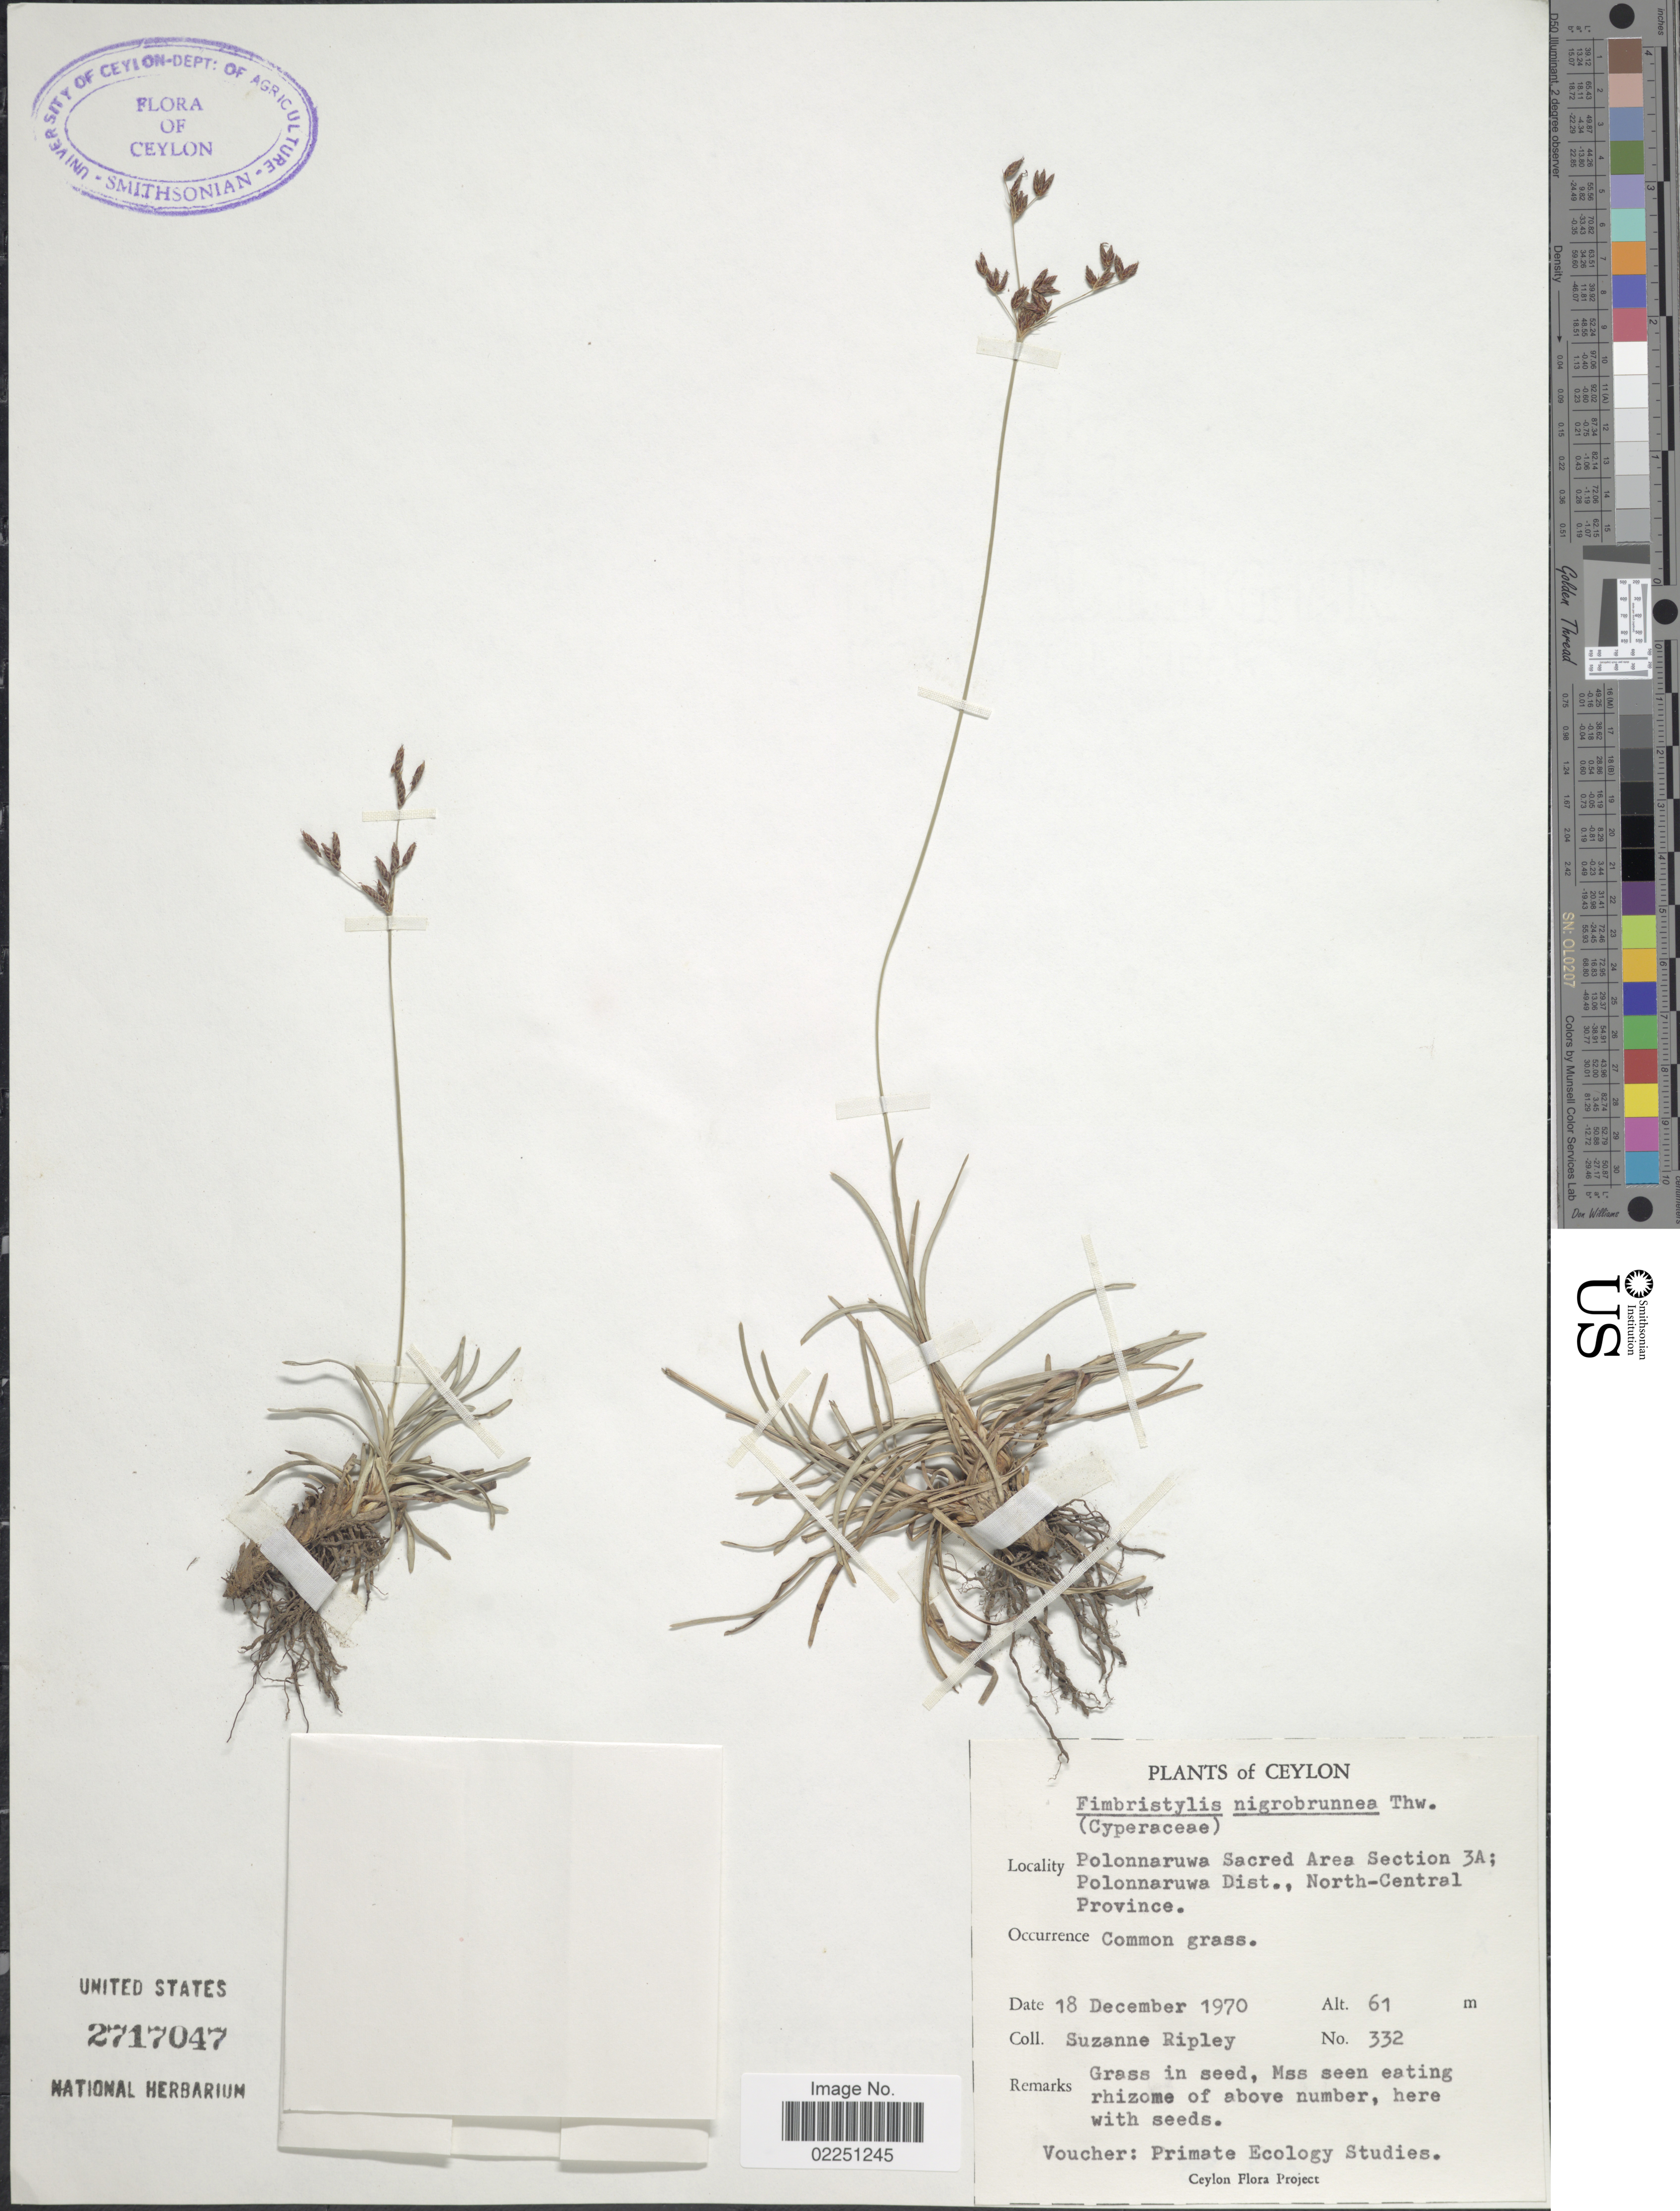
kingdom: Plantae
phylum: Tracheophyta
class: Liliopsida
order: Poales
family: Cyperaceae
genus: Fimbristylis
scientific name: Fimbristylis nigrobrunnea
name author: Thwaites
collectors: S. Ripley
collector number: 332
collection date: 1970-12-18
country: Sri Lanka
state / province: North Central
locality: Ceylon. Polonnaruwa Sacred Area Section 3A; Polonnaruwa Dist., North-Central Province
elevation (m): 61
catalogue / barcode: US 2717047